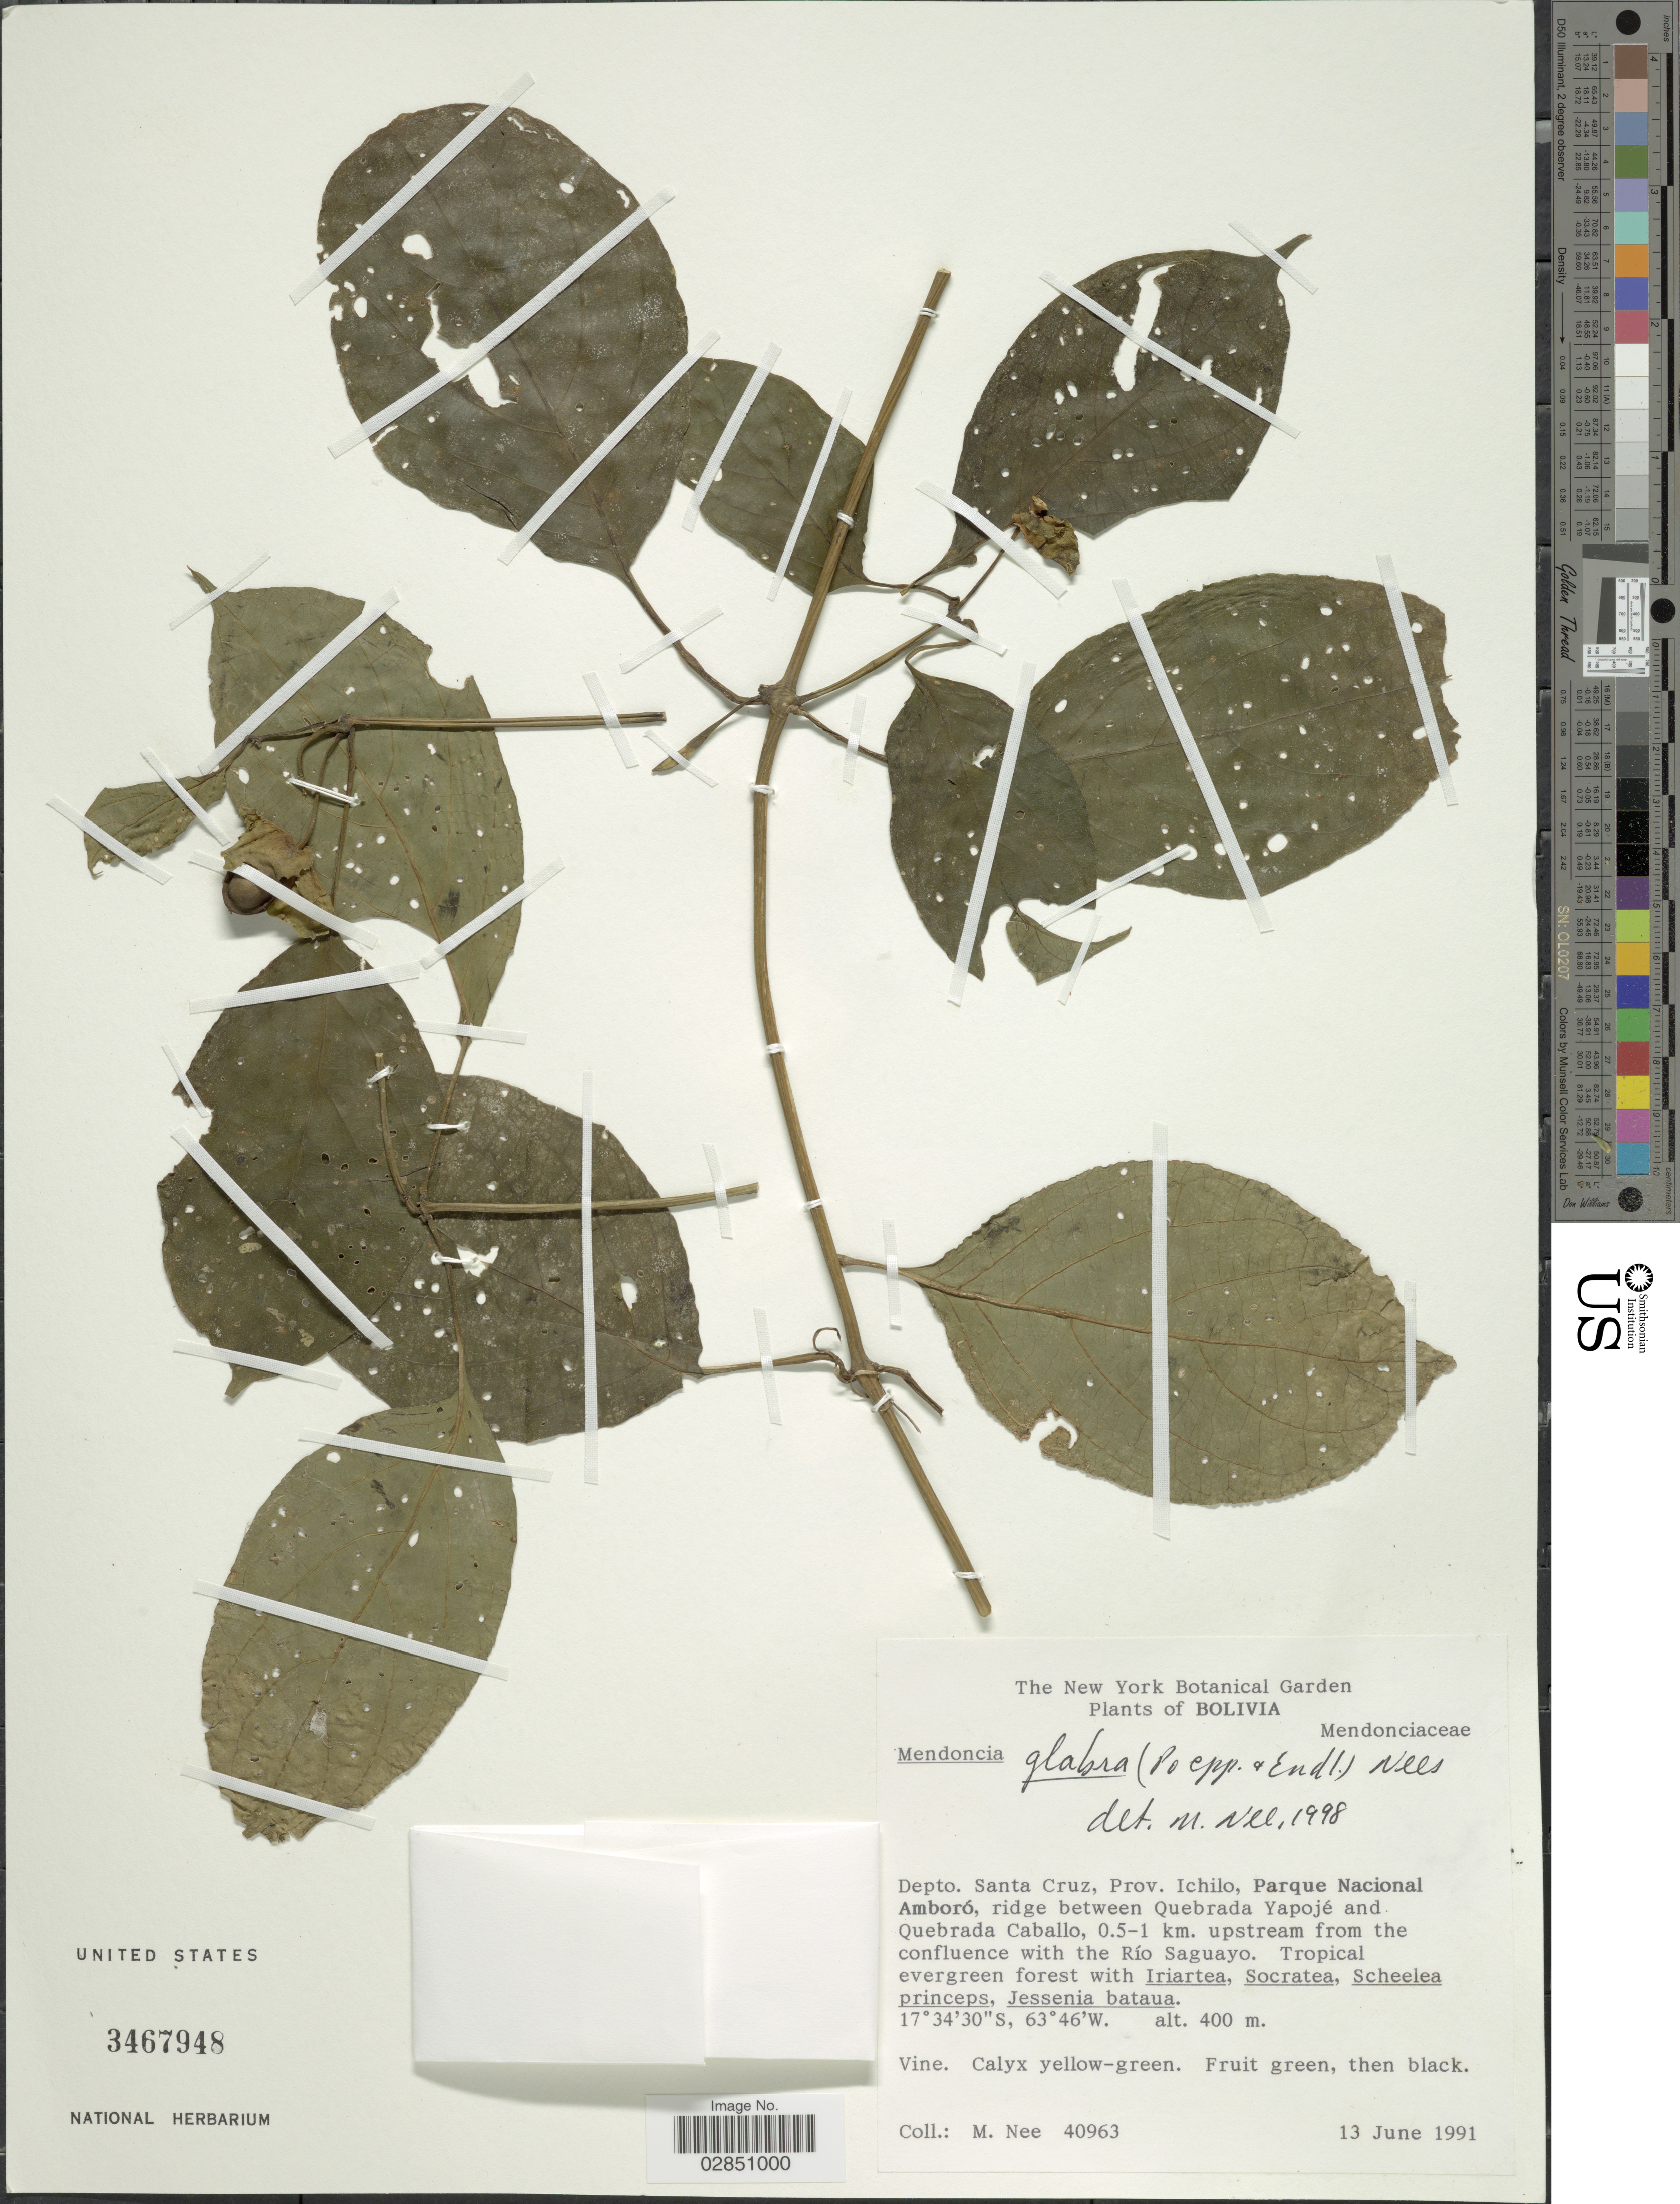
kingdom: Plantae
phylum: Tracheophyta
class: Magnoliopsida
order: Lamiales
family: Acanthaceae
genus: Mendoncia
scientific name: Mendoncia glabra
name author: (Poepp. & Endl.) Nees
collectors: M. Nee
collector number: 40963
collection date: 1991-06-13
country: Bolivia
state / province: Santa Cruz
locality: Depto. Santa Cruz, Prov. Ichilo, Parque Nacional Amboró, ridge between Quebrada Yapojé and Quebrada Caballo, 0.5-1 km. upstream from the confluence with the Río Saguayo.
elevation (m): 400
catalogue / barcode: US 3467948